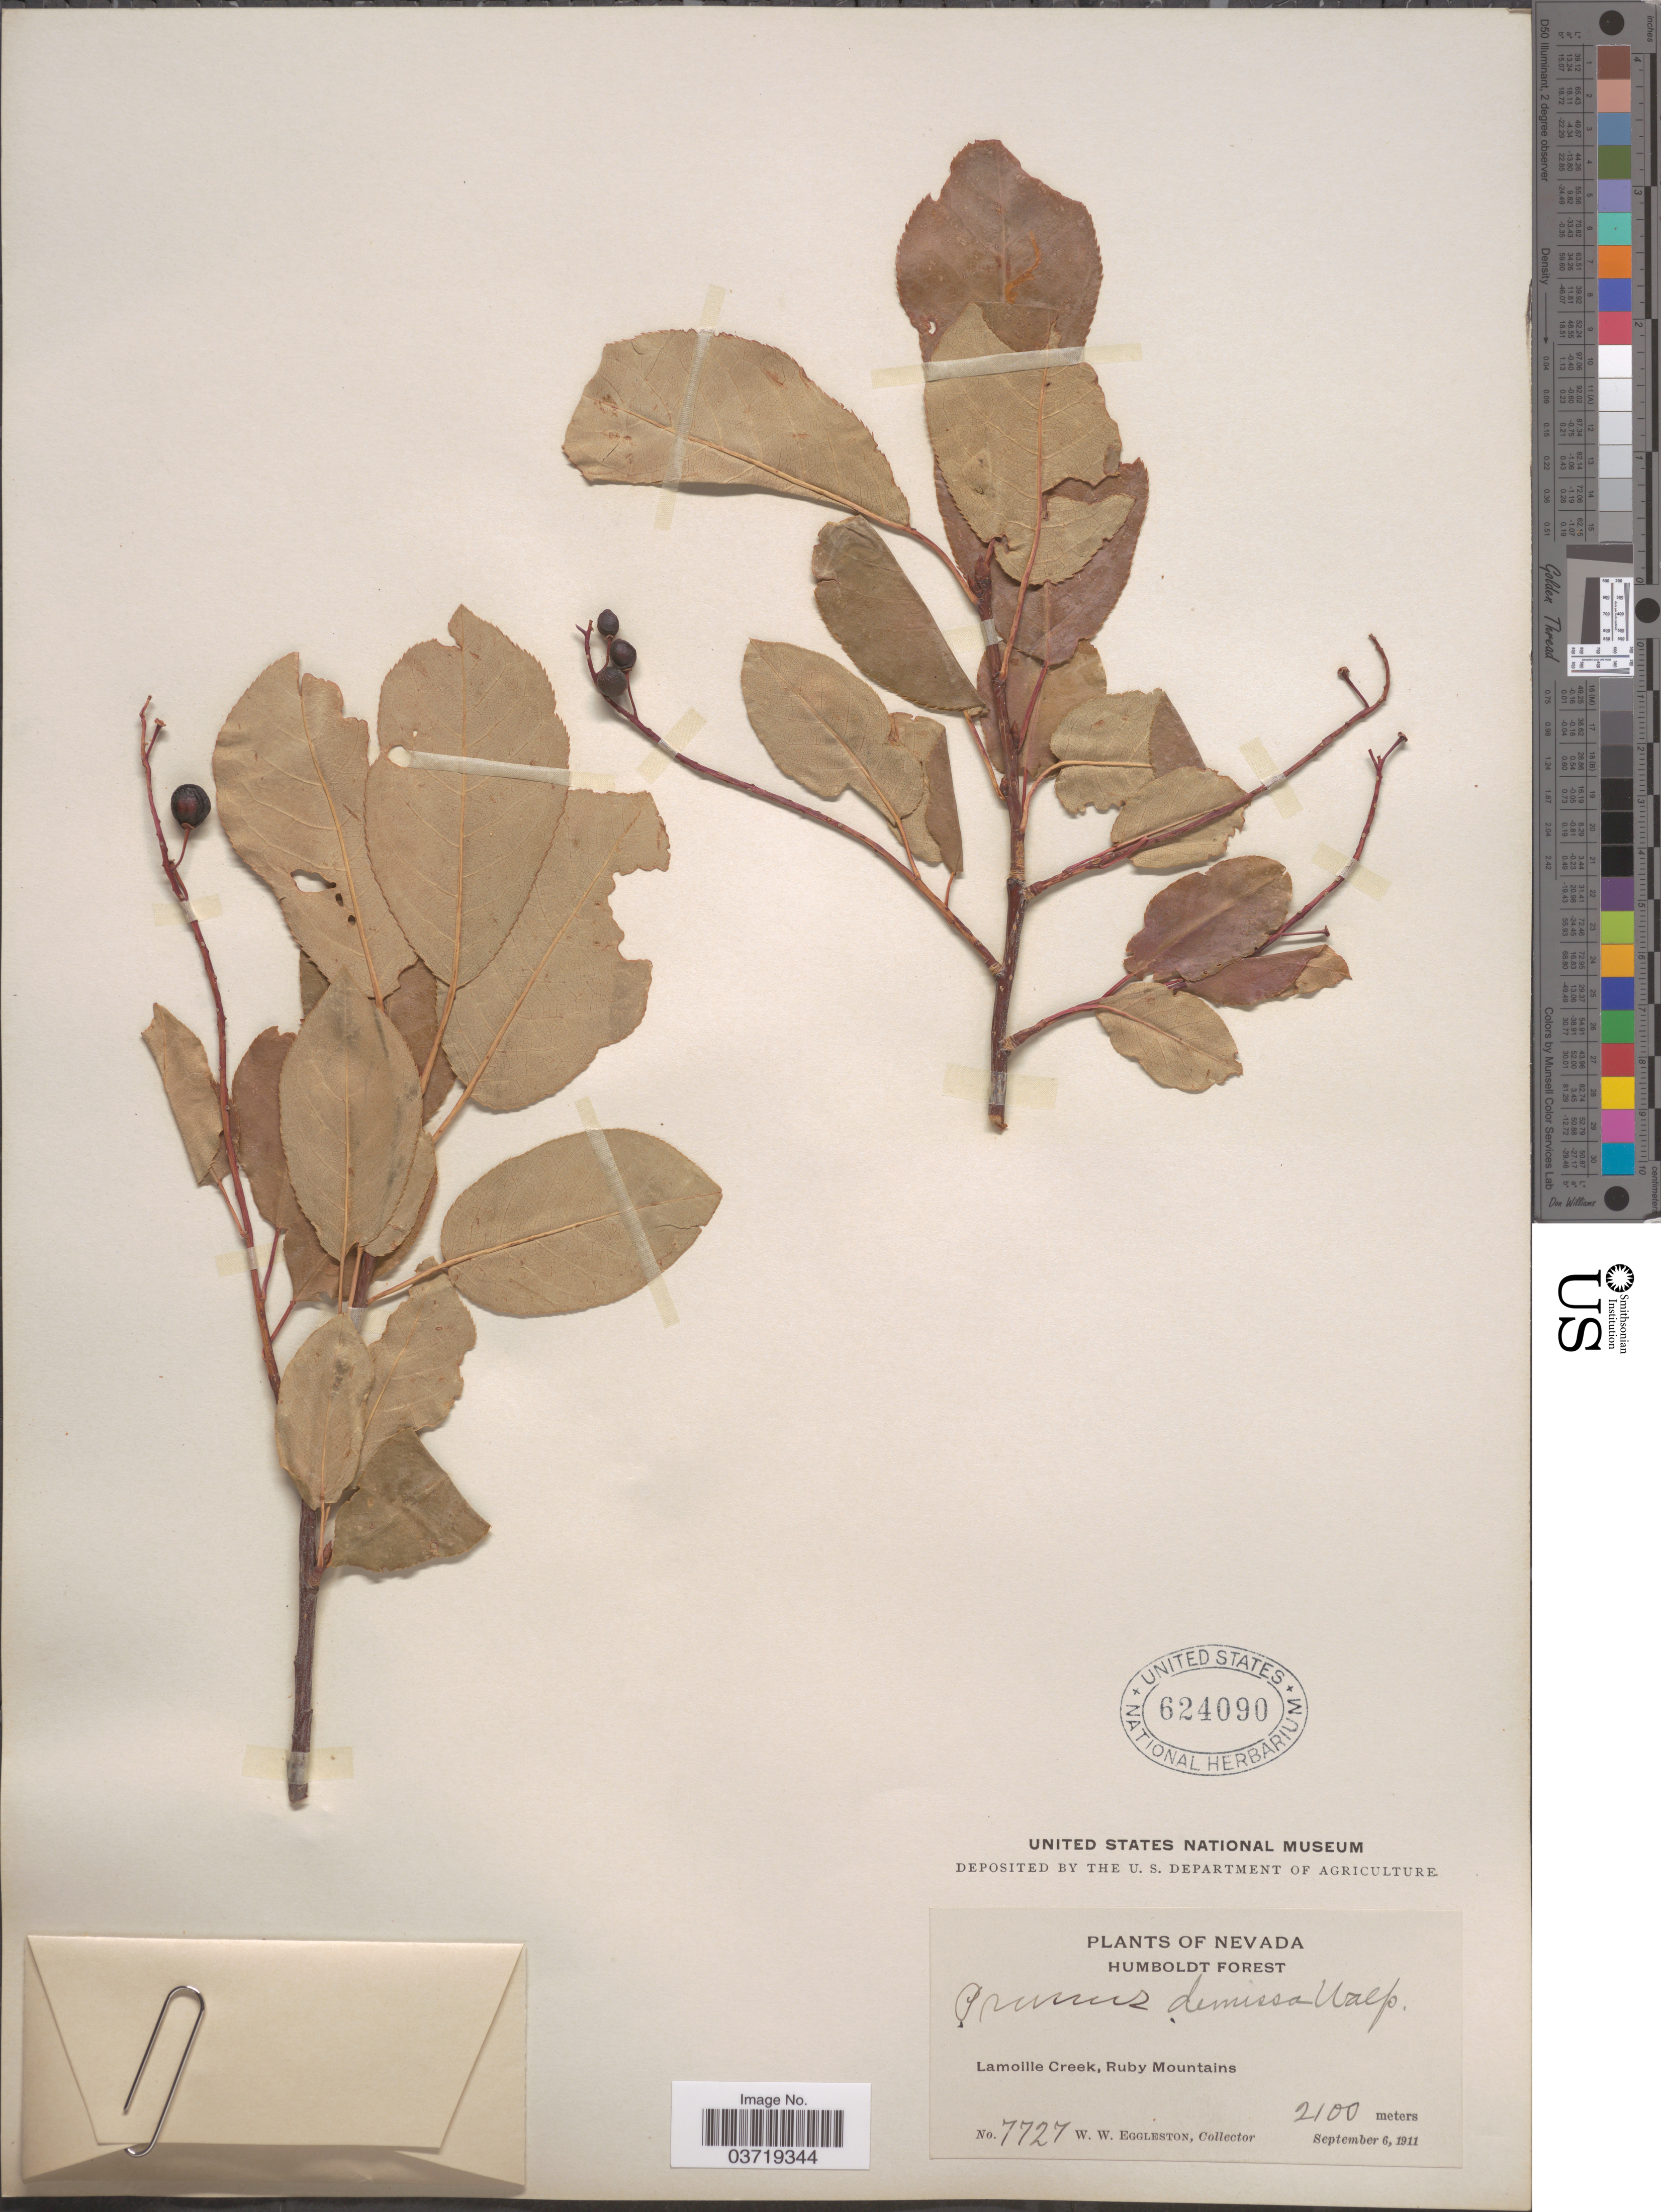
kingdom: Plantae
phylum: Tracheophyta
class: Magnoliopsida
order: Rosales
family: Rosaceae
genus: Prunus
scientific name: Prunus virginiana var. demissa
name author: (Nutt.) Torr.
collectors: W. W. Eggleston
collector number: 7727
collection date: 1911-09-06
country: United States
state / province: Nevada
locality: Humboldt Forest. Lamoille Creek, Ruby Mountains.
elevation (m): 2100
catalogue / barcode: US 624090